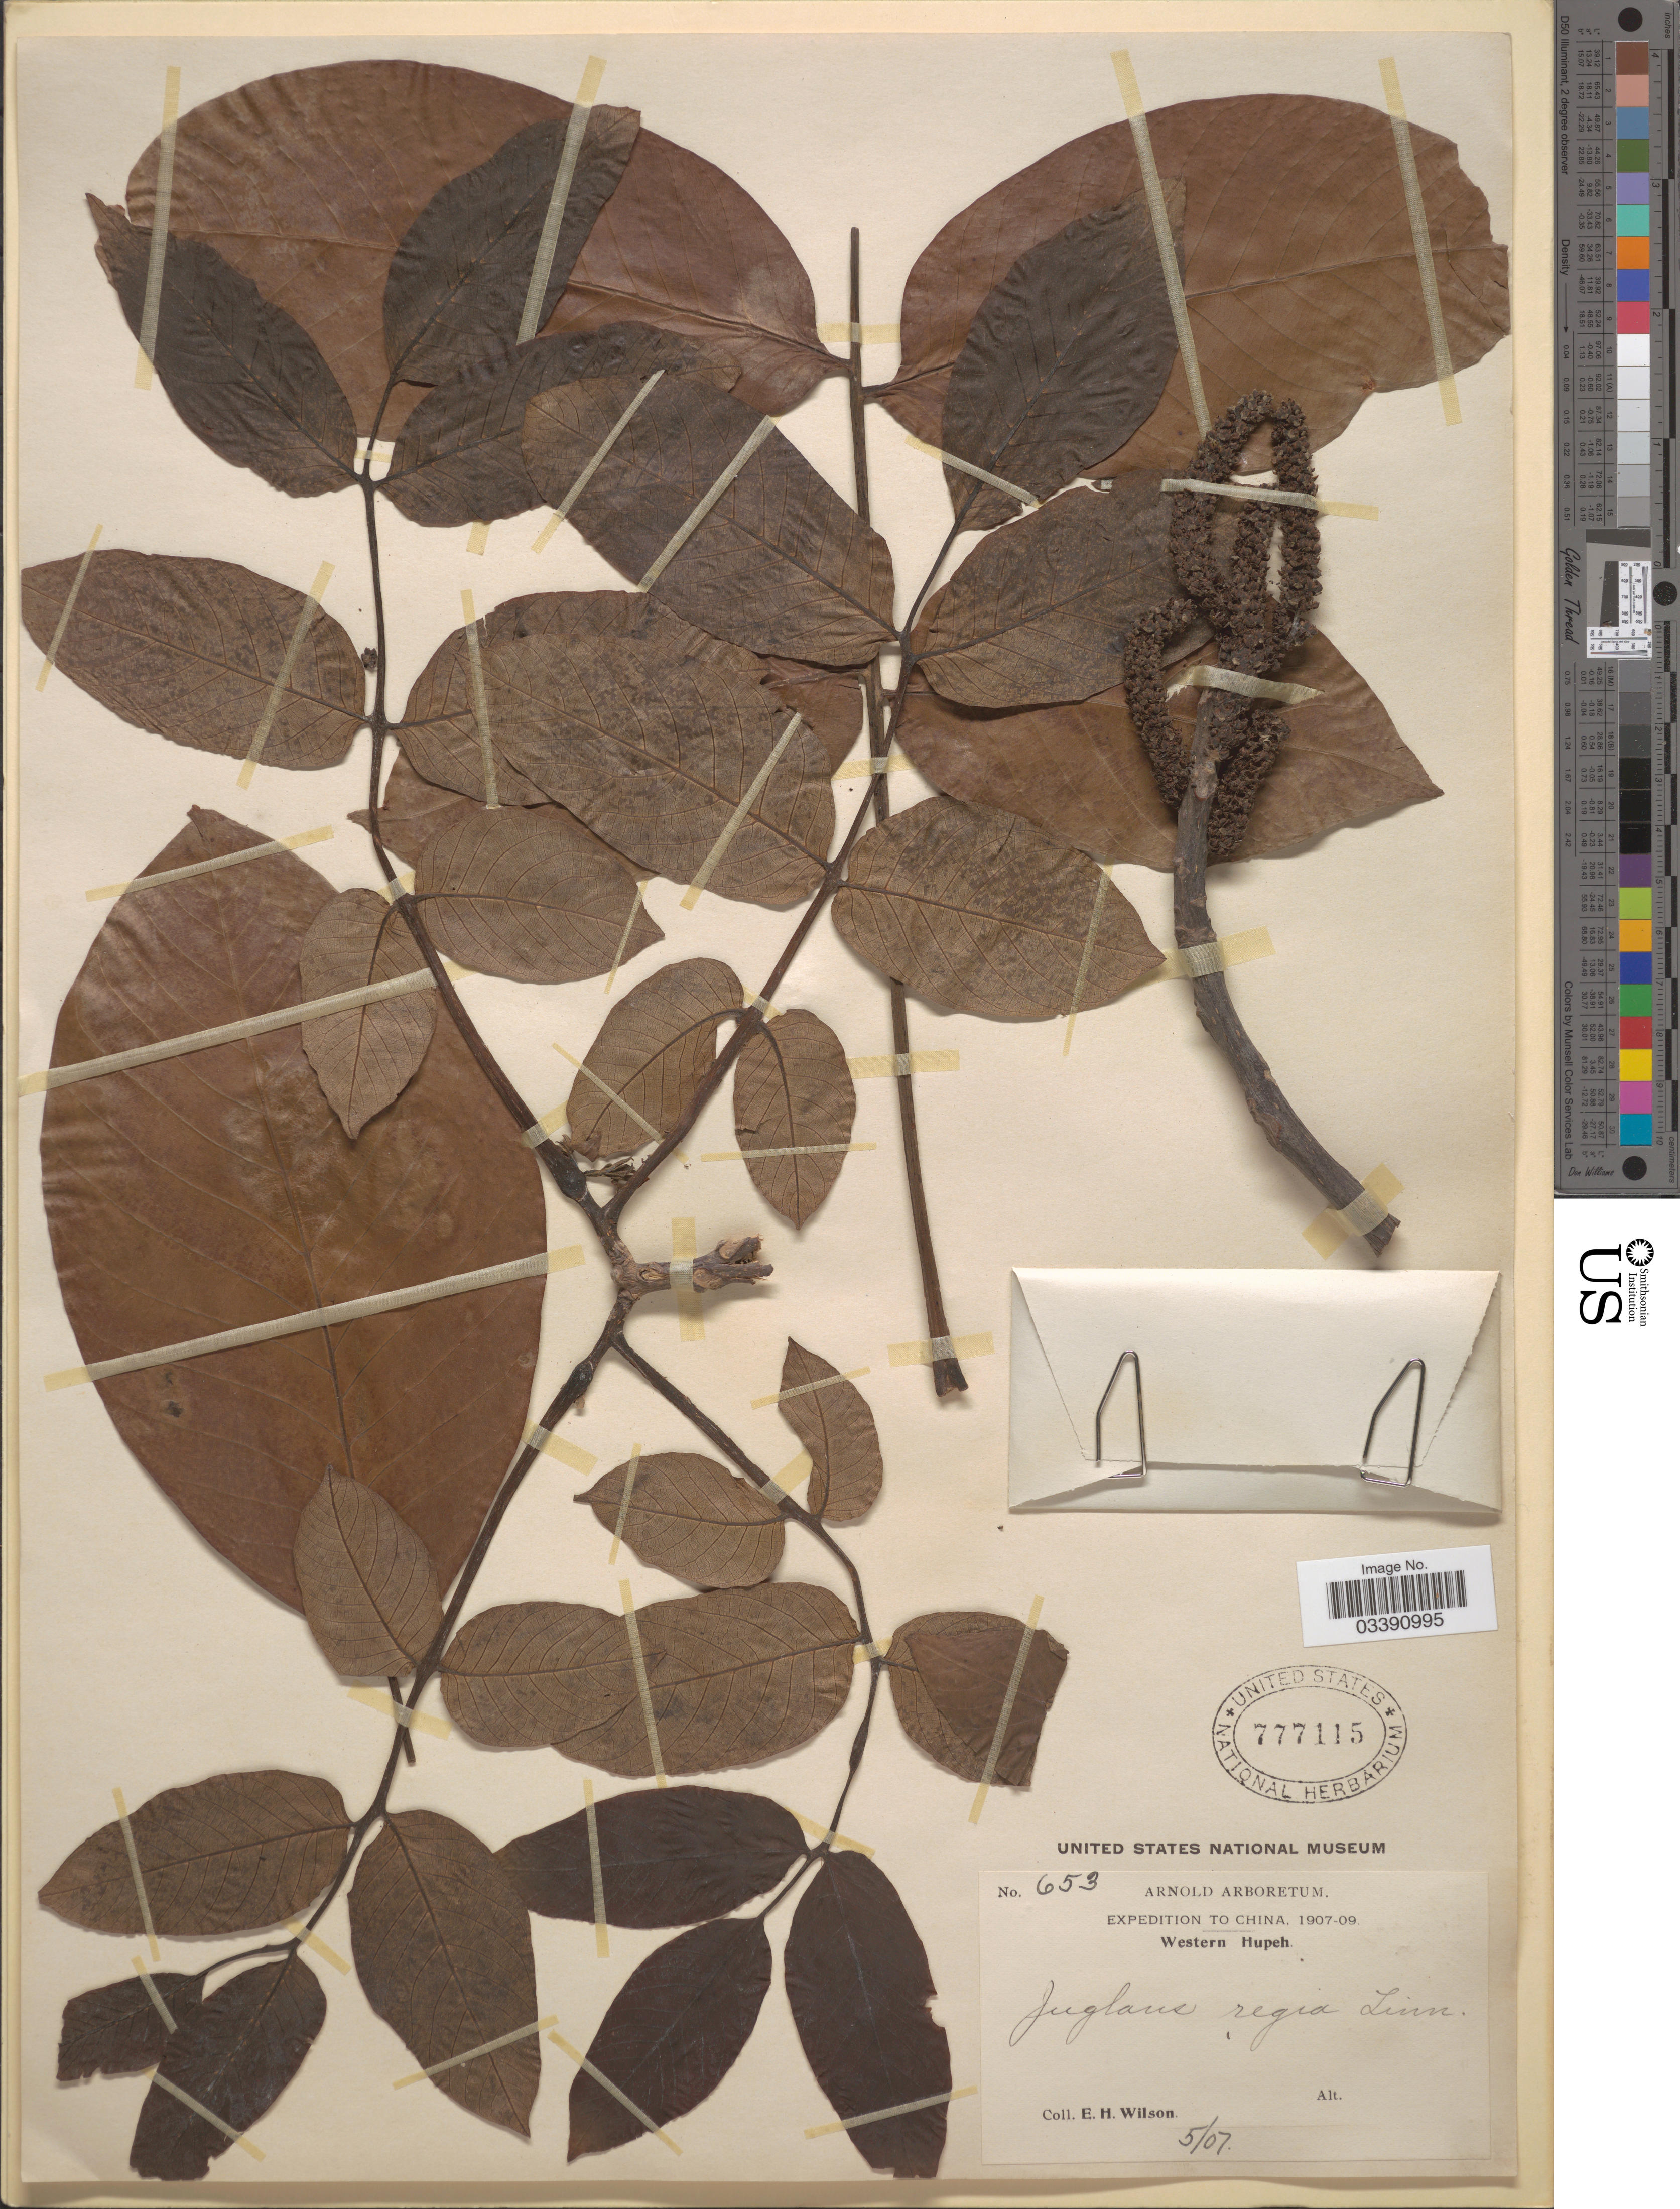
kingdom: Plantae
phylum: Tracheophyta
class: Magnoliopsida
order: Fagales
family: Juglandaceae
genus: Juglans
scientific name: Juglans regia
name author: L.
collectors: E. Wilson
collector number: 653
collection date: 1907-05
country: China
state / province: Hubei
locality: Western Hupeh.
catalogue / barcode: US 777115